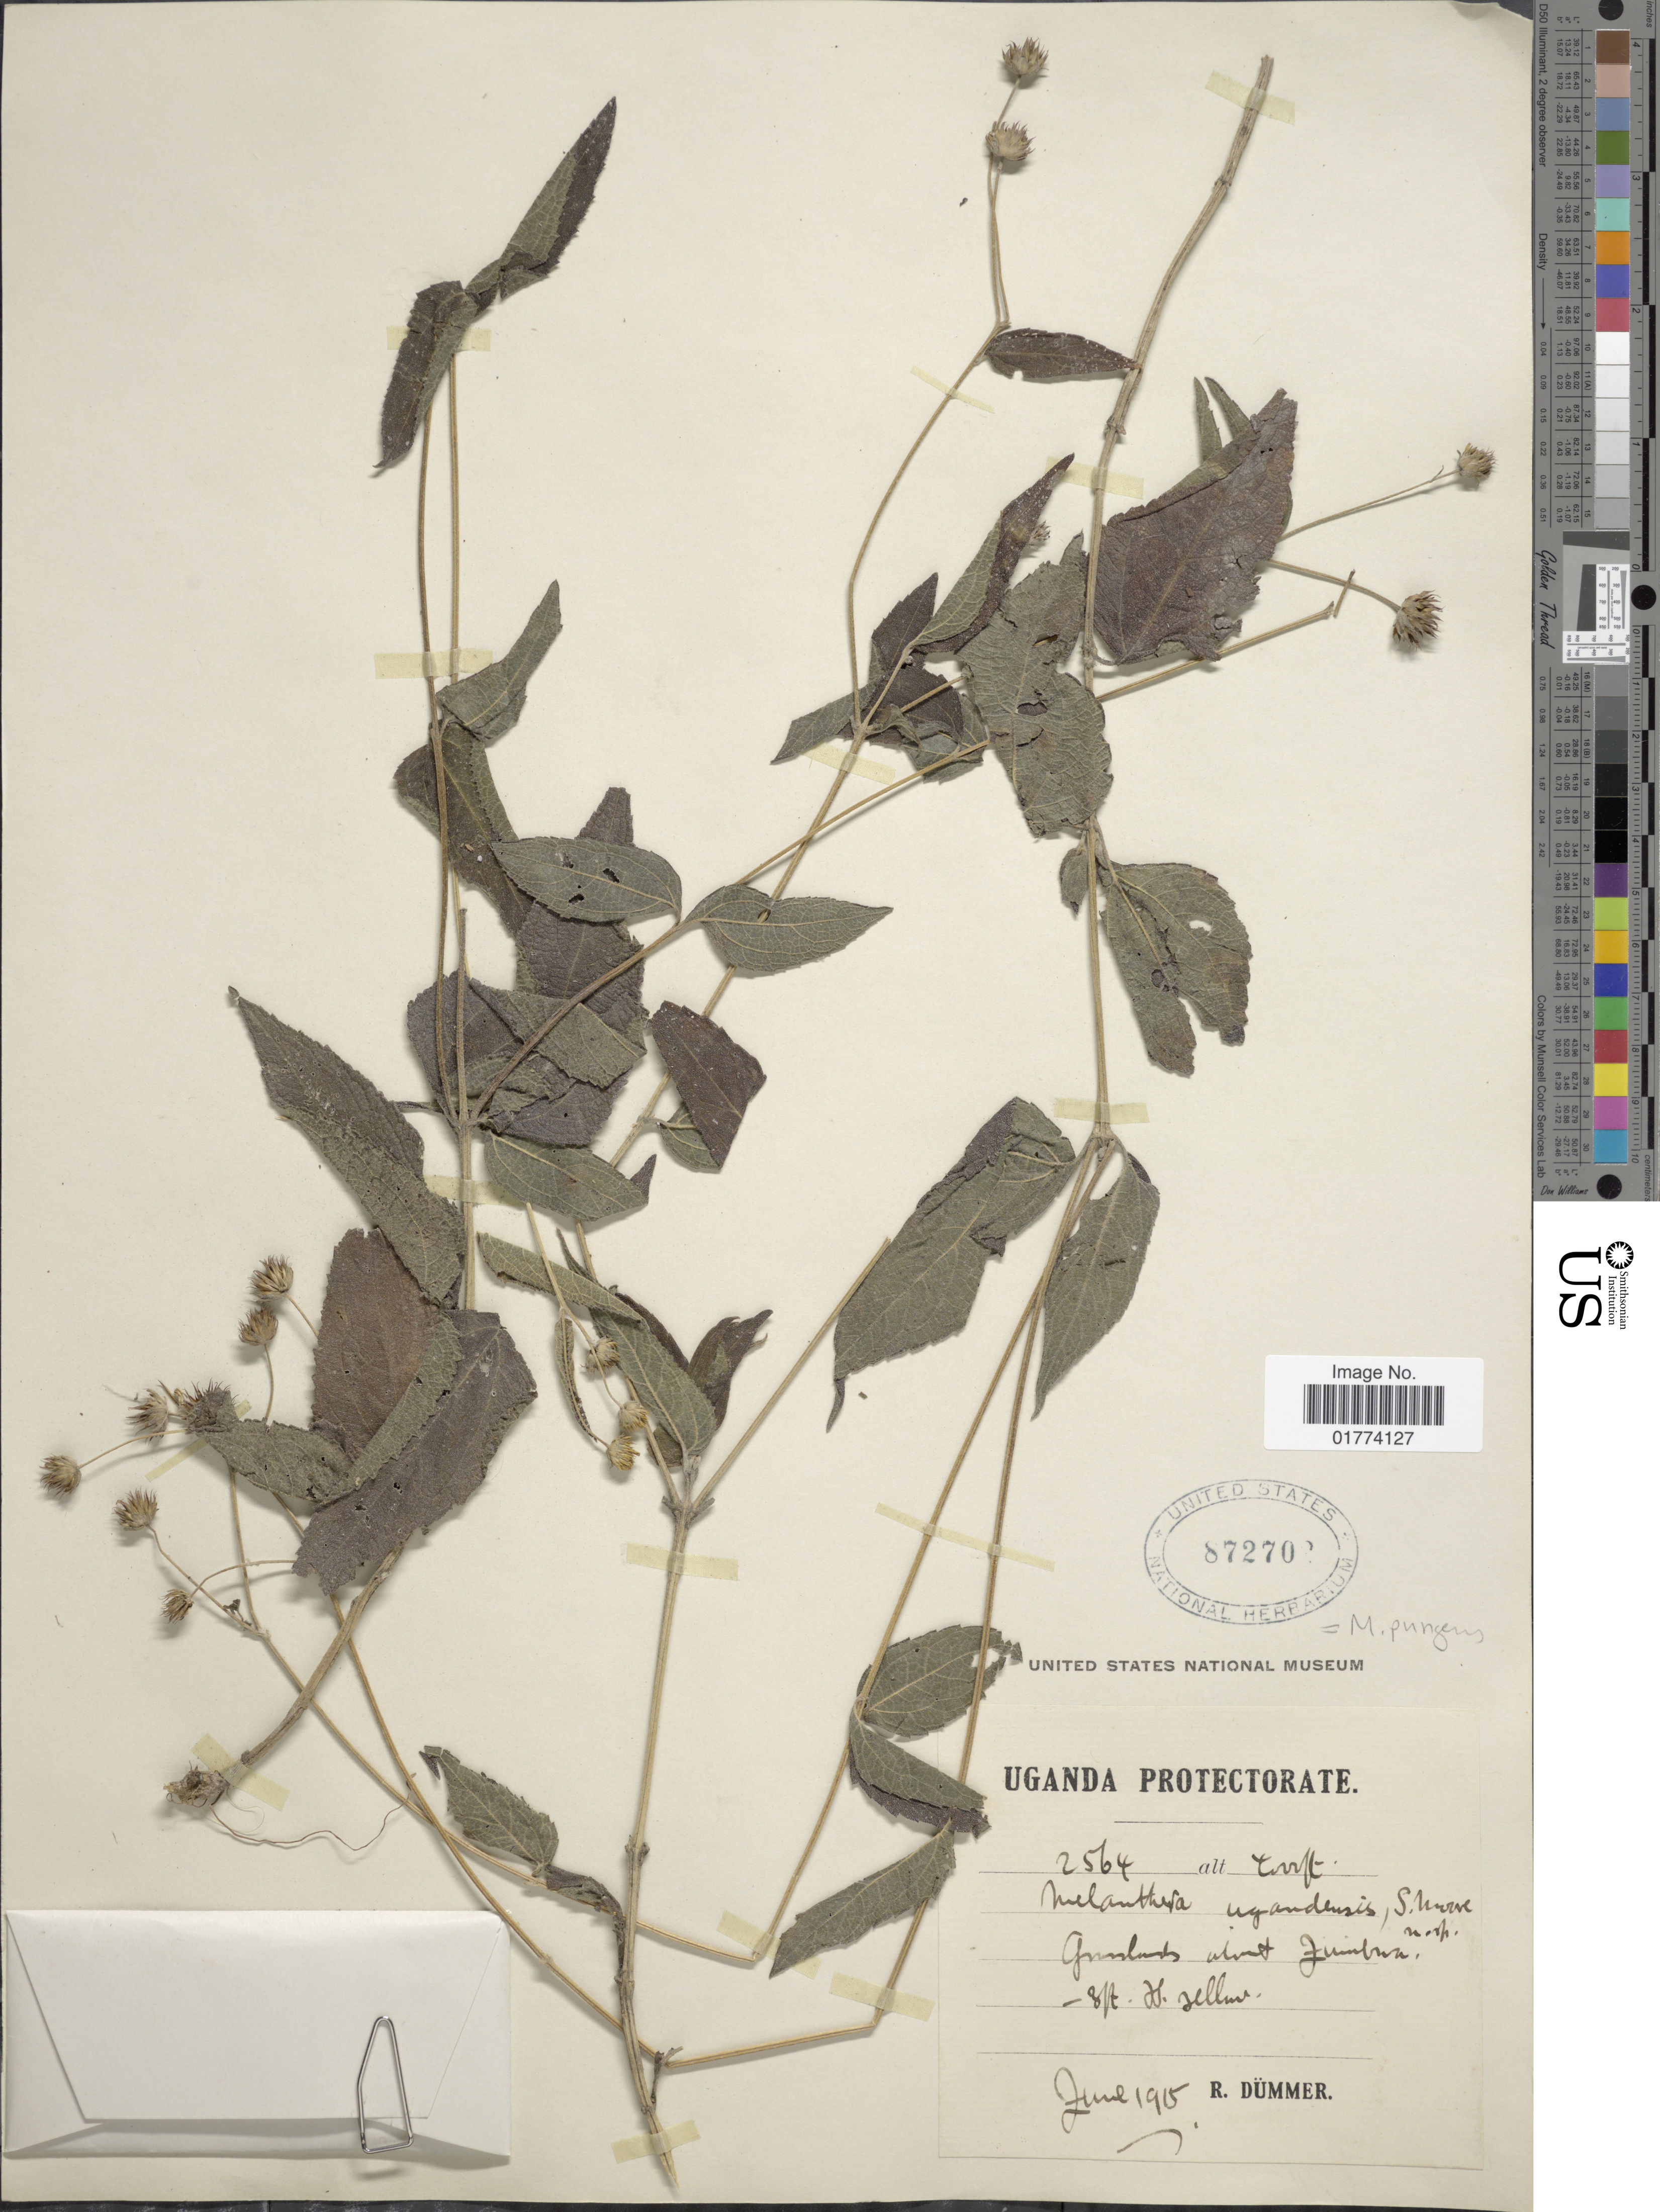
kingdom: Plantae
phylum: Tracheophyta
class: Magnoliopsida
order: Asterales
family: Asteraceae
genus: Melanthera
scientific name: Melanthera pungens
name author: Oliv. & Hiern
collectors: R. A. Dümmer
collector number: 2564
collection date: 1915-06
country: Uganda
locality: Gunlands dist. Fuinbua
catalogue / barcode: US 87270